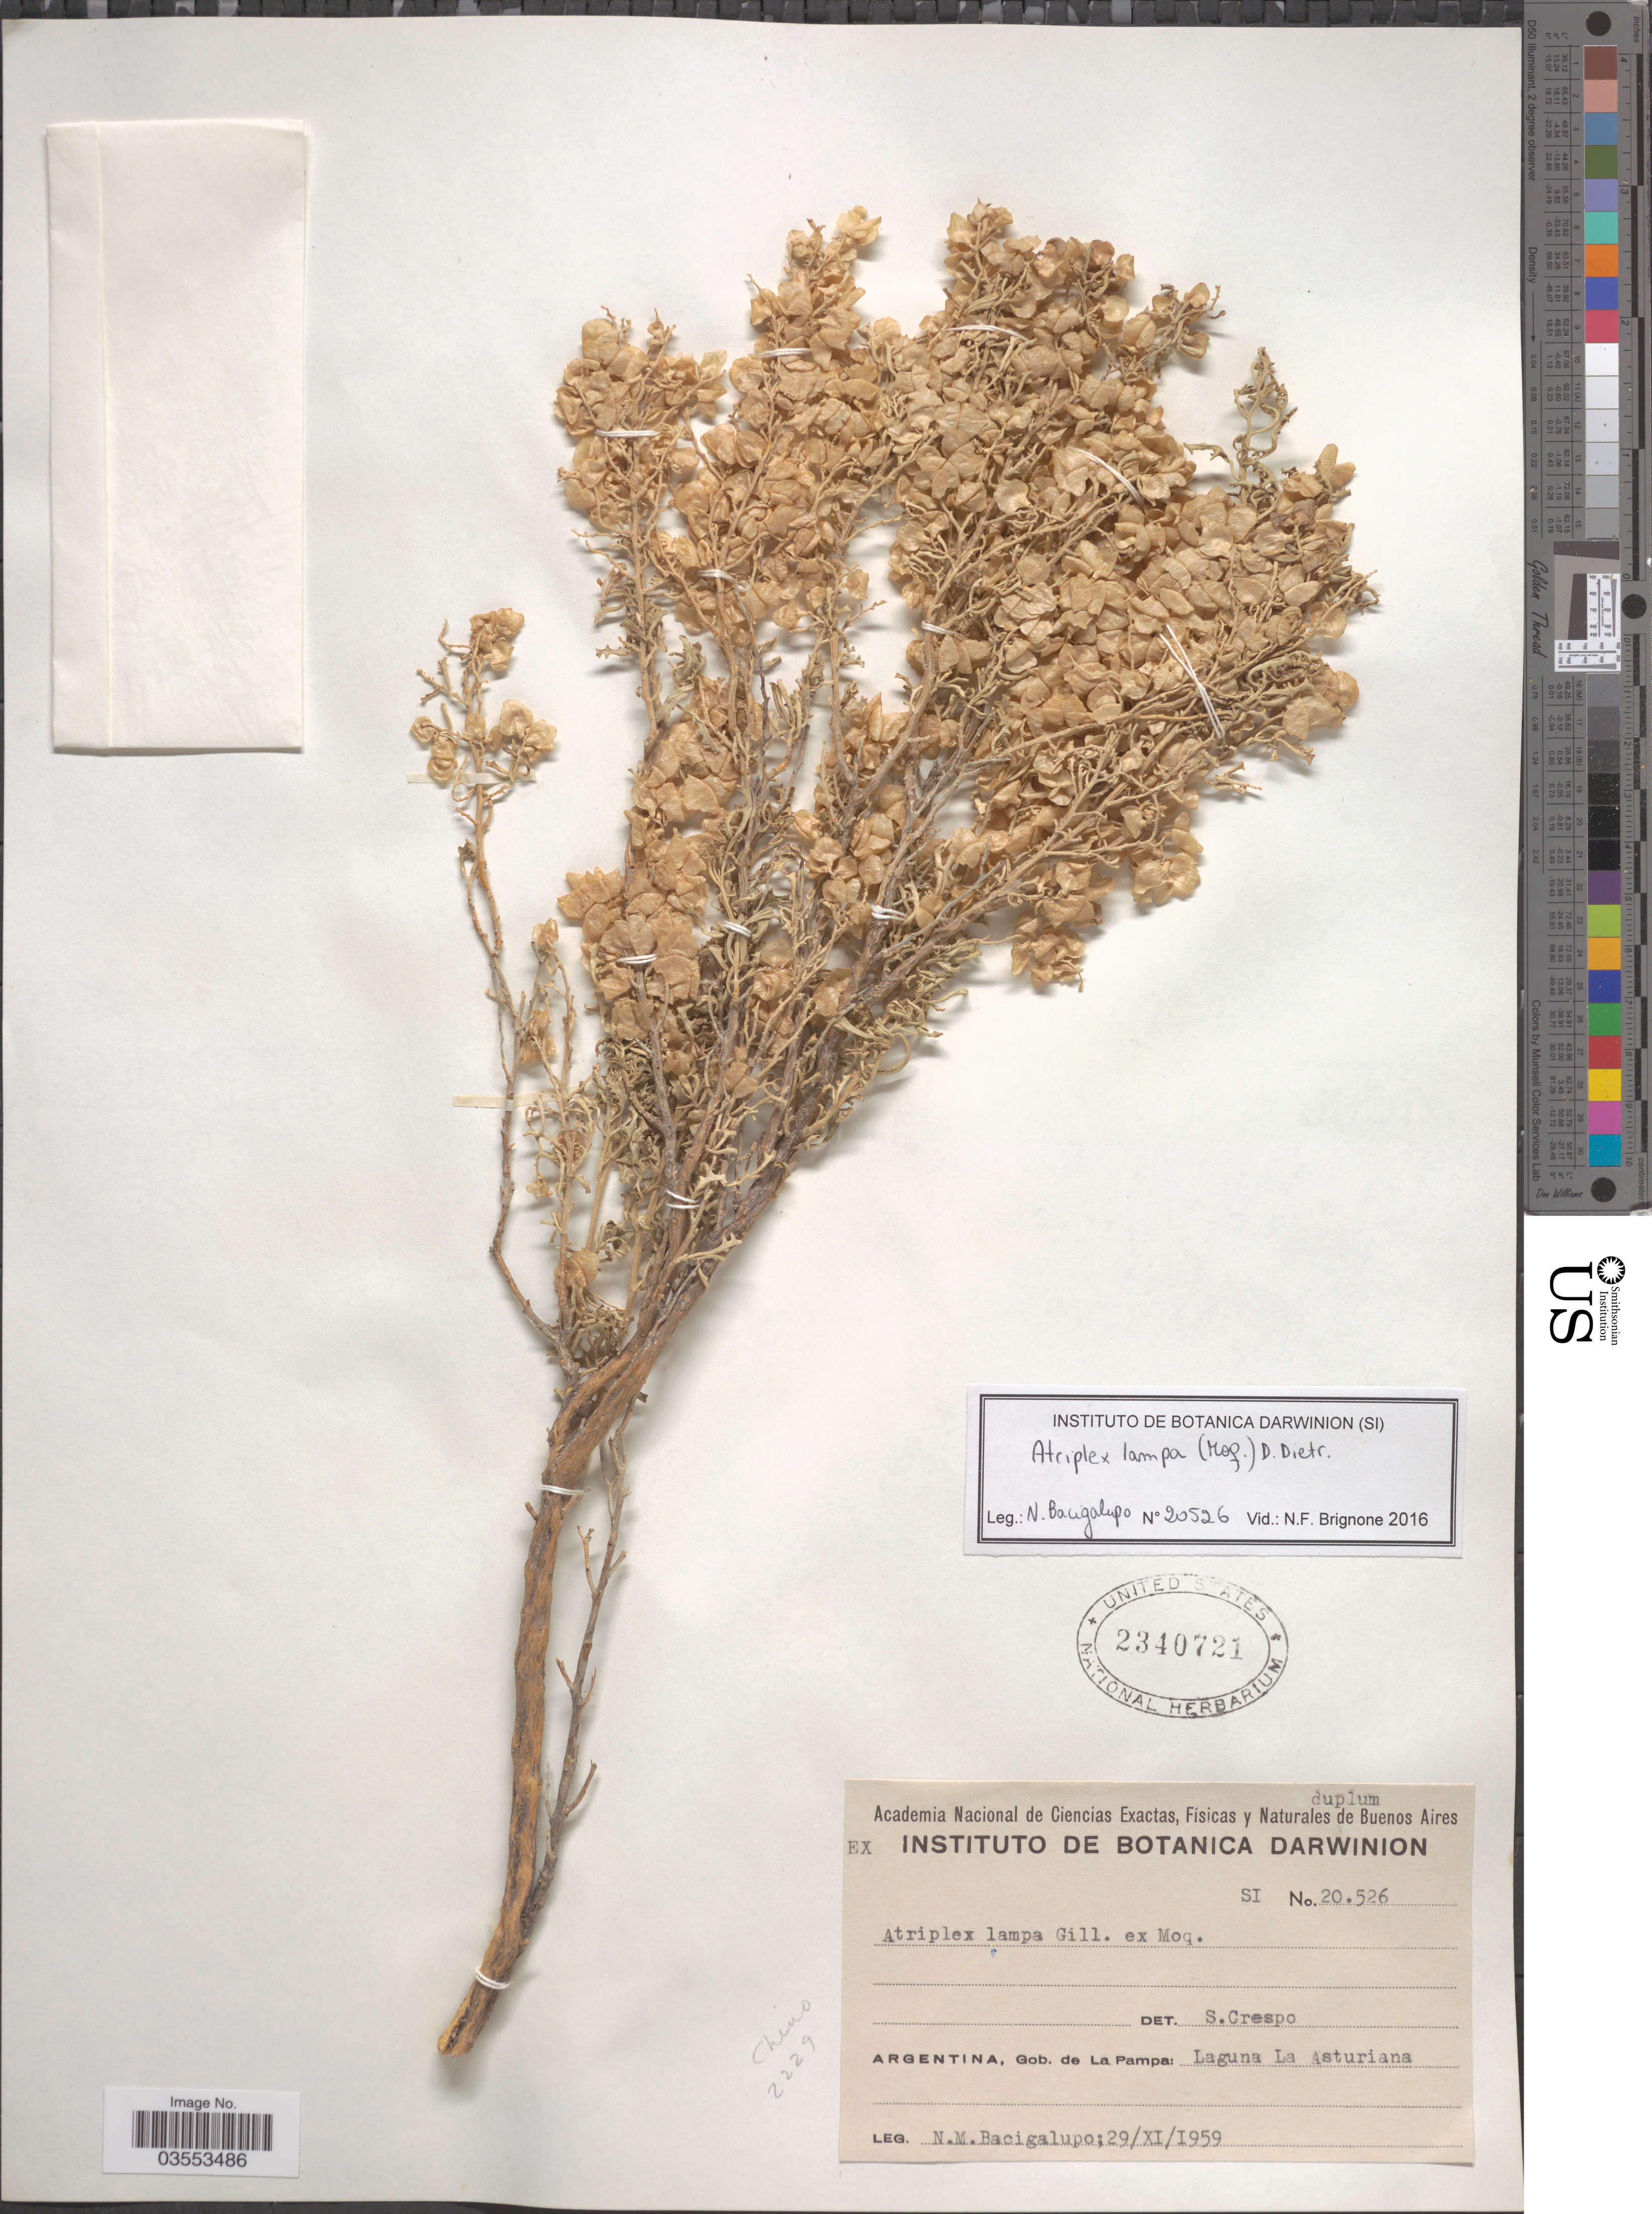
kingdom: Plantae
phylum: Tracheophyta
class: Magnoliopsida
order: Caryophyllales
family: Amaranthaceae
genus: Atriplex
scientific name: Atriplex lampa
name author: (Moq.) Gillies ex D. Dietr.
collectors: N. M. Bacigalupo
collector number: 20526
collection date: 1959-10-29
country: Argentina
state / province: La Pampa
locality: Gob. de La Pampa: Laguna La Asturiana.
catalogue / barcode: US 2340721